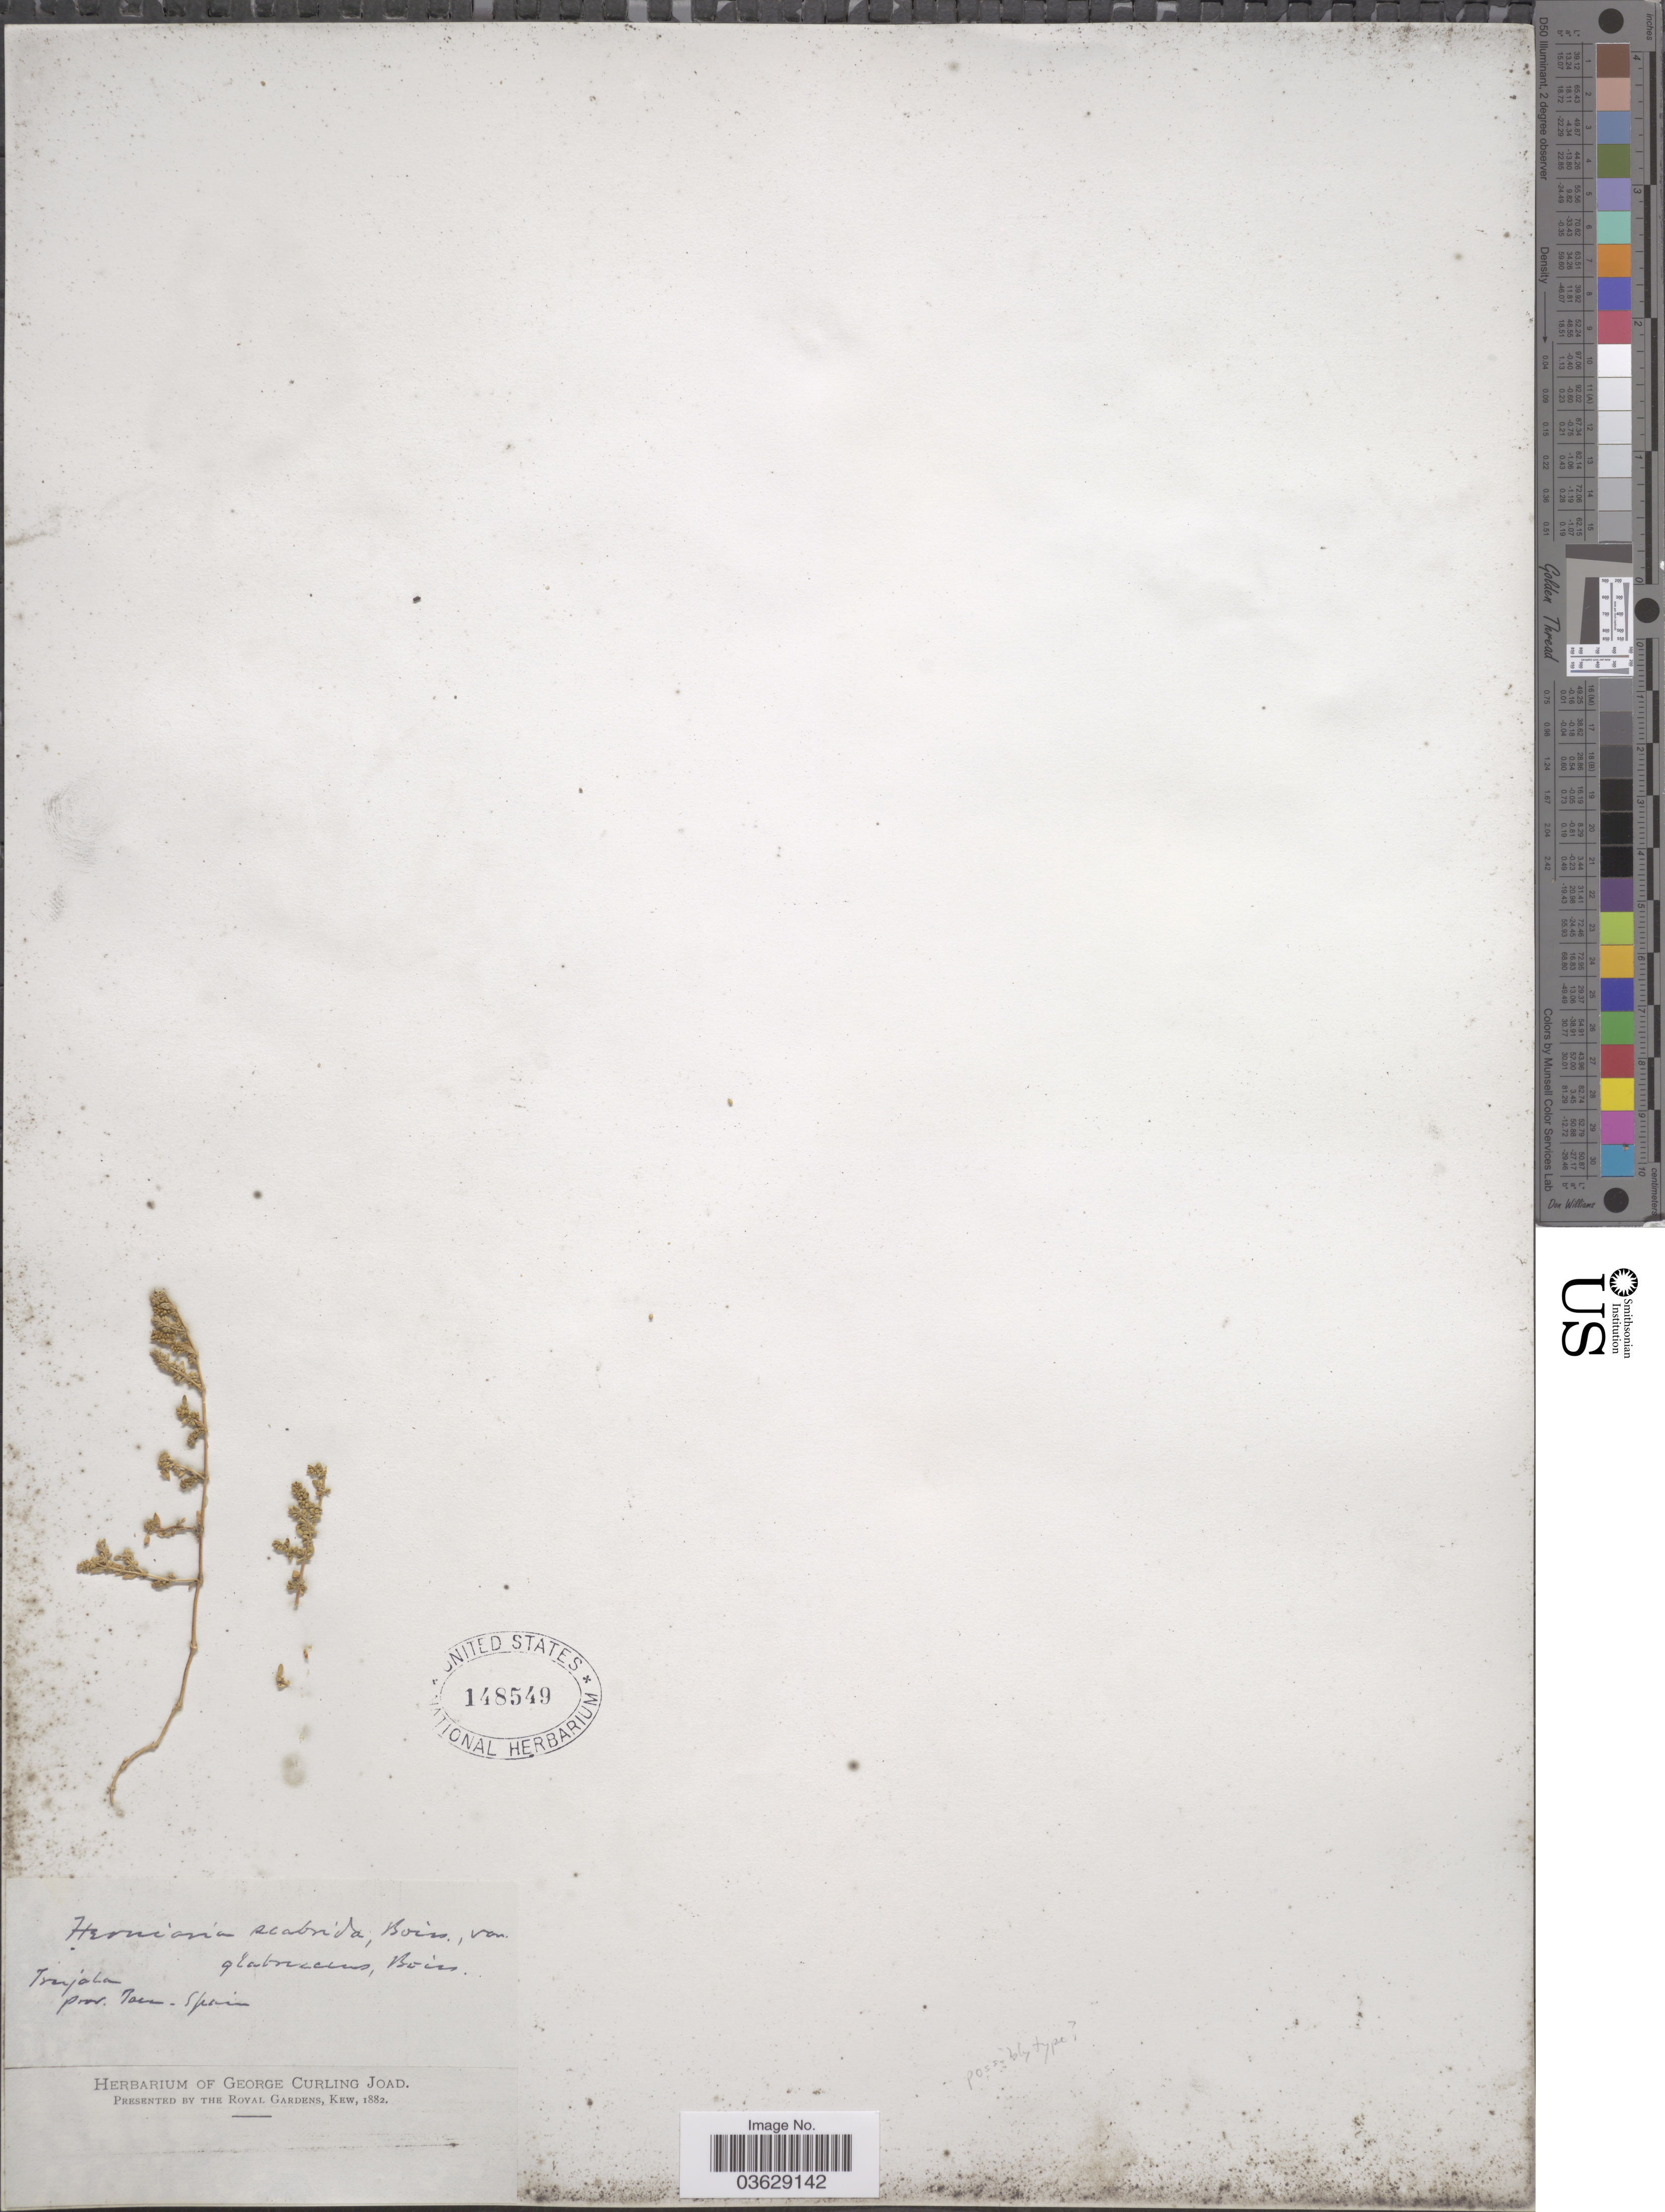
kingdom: Plantae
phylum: Tracheophyta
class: Magnoliopsida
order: Caryophyllales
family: Caryophyllaceae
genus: Herniaria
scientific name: Herniaria scabrida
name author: Boiss.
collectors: ex herb. George Curling Joad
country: Spain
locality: Tsenjala, prov. Tacu. [unsure placement]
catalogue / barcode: US 148549